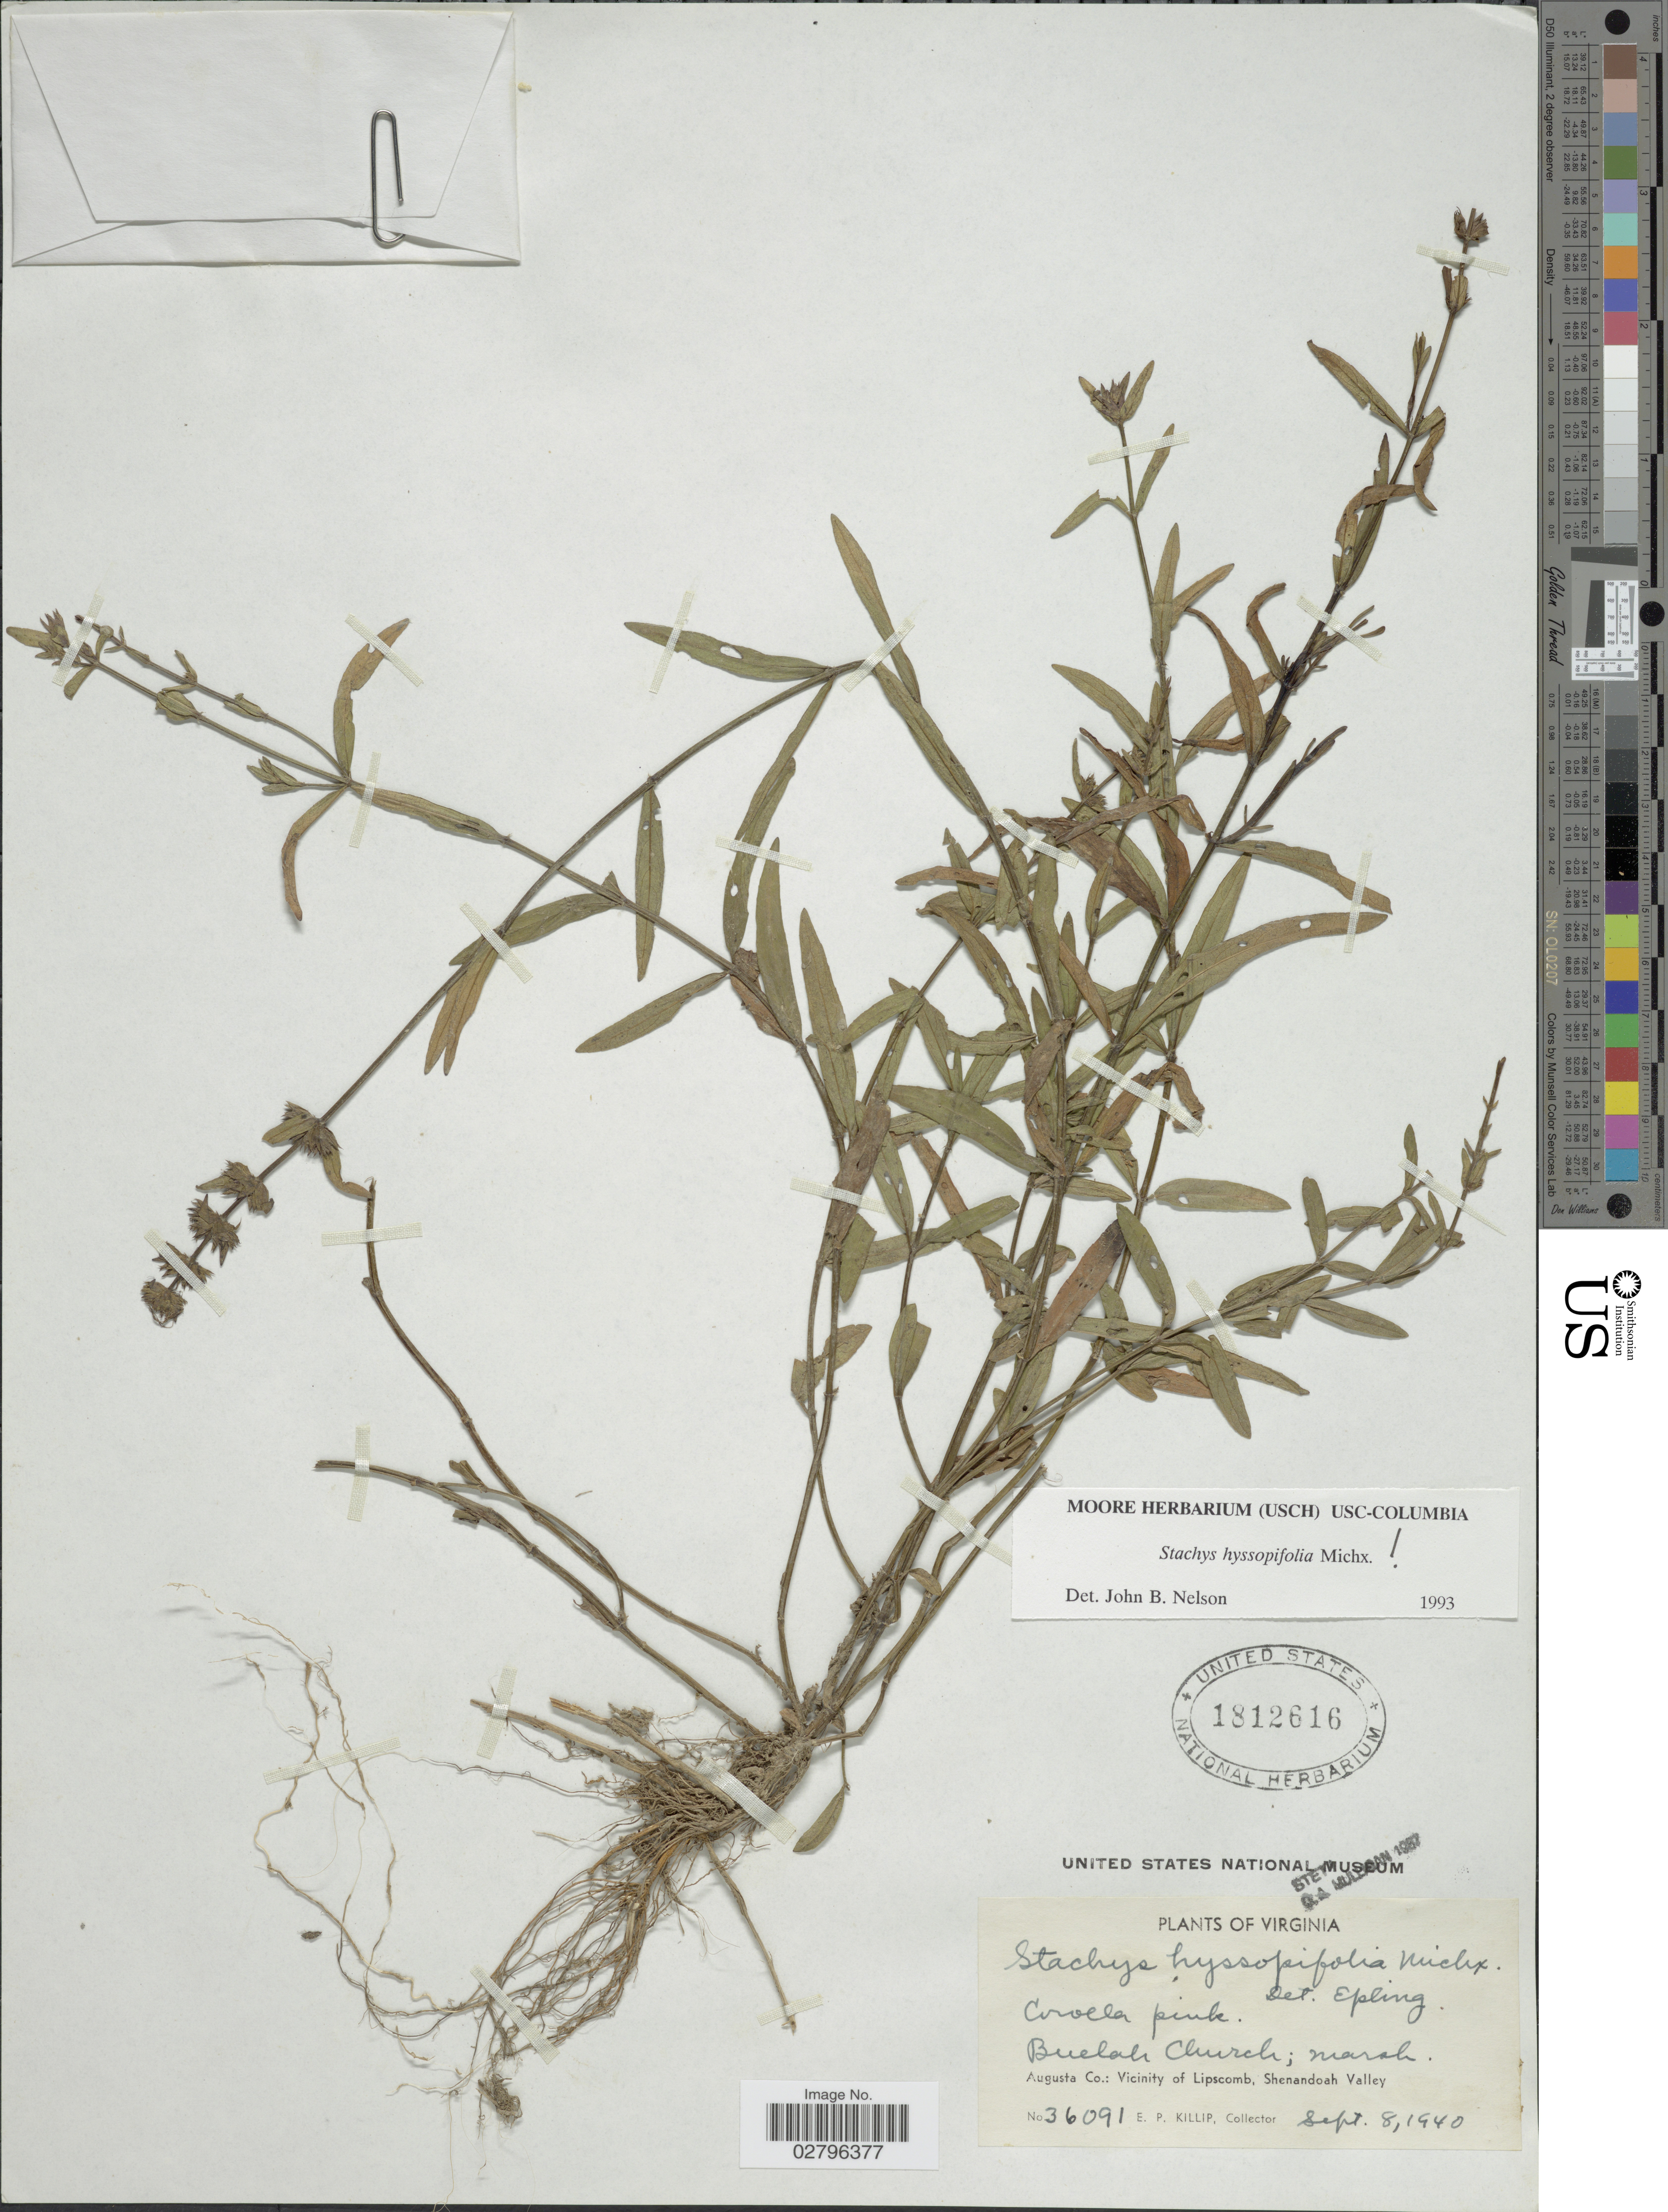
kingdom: Plantae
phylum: Tracheophyta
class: Magnoliopsida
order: Lamiales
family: Lamiaceae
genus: Stachys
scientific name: Stachys hyssopifolia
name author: Michx.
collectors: E. P. Killip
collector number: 36091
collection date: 1940-09-08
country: United States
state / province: Virginia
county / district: Augusta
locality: Beulah Church. Augusta Co.: Vicinity of Lipscomb, Shenandoah Valley.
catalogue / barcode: US 1812616